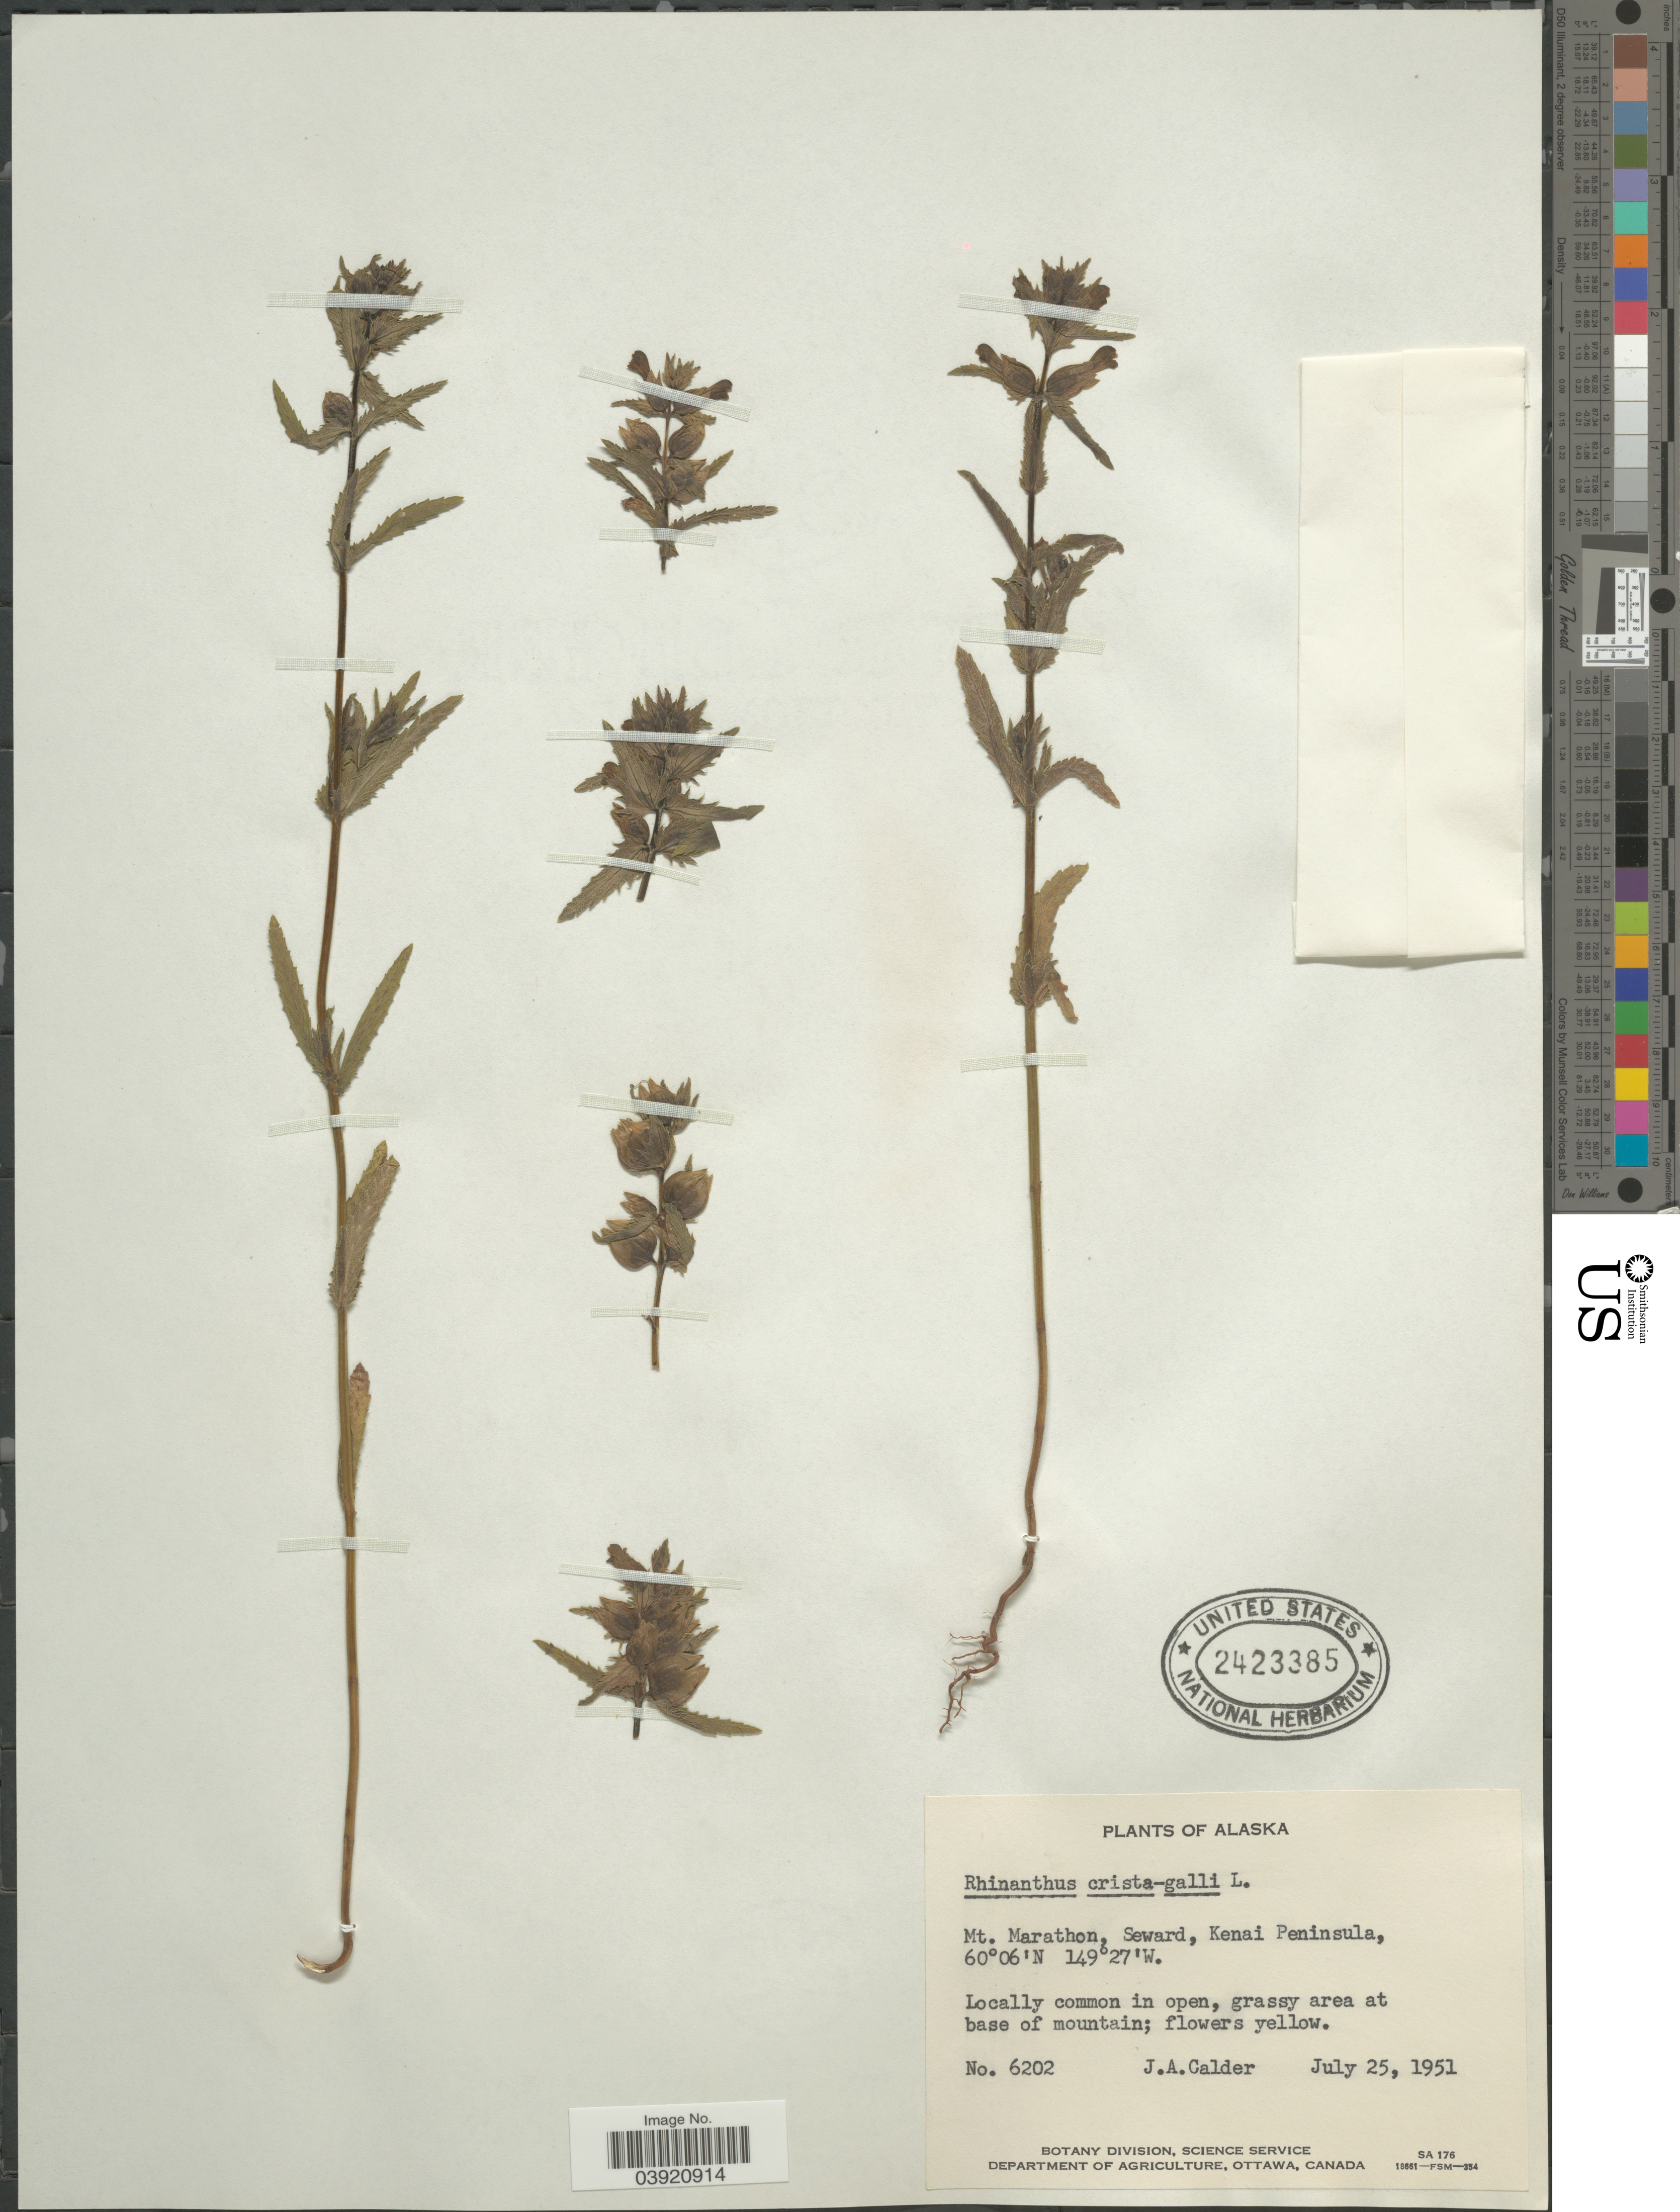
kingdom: Plantae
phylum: Tracheophyta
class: Magnoliopsida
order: Lamiales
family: Orobanchaceae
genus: Rhinanthus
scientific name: Rhinanthus minor subsp. groenlandicus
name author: (Chabert) Neum.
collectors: J. A. Calder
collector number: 6202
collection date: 1951-07-25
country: United States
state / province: Alaska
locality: Mt. Marathon, Seward, Kenai Peninsula. Grassy area at base of mountain.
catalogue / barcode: US 2423385